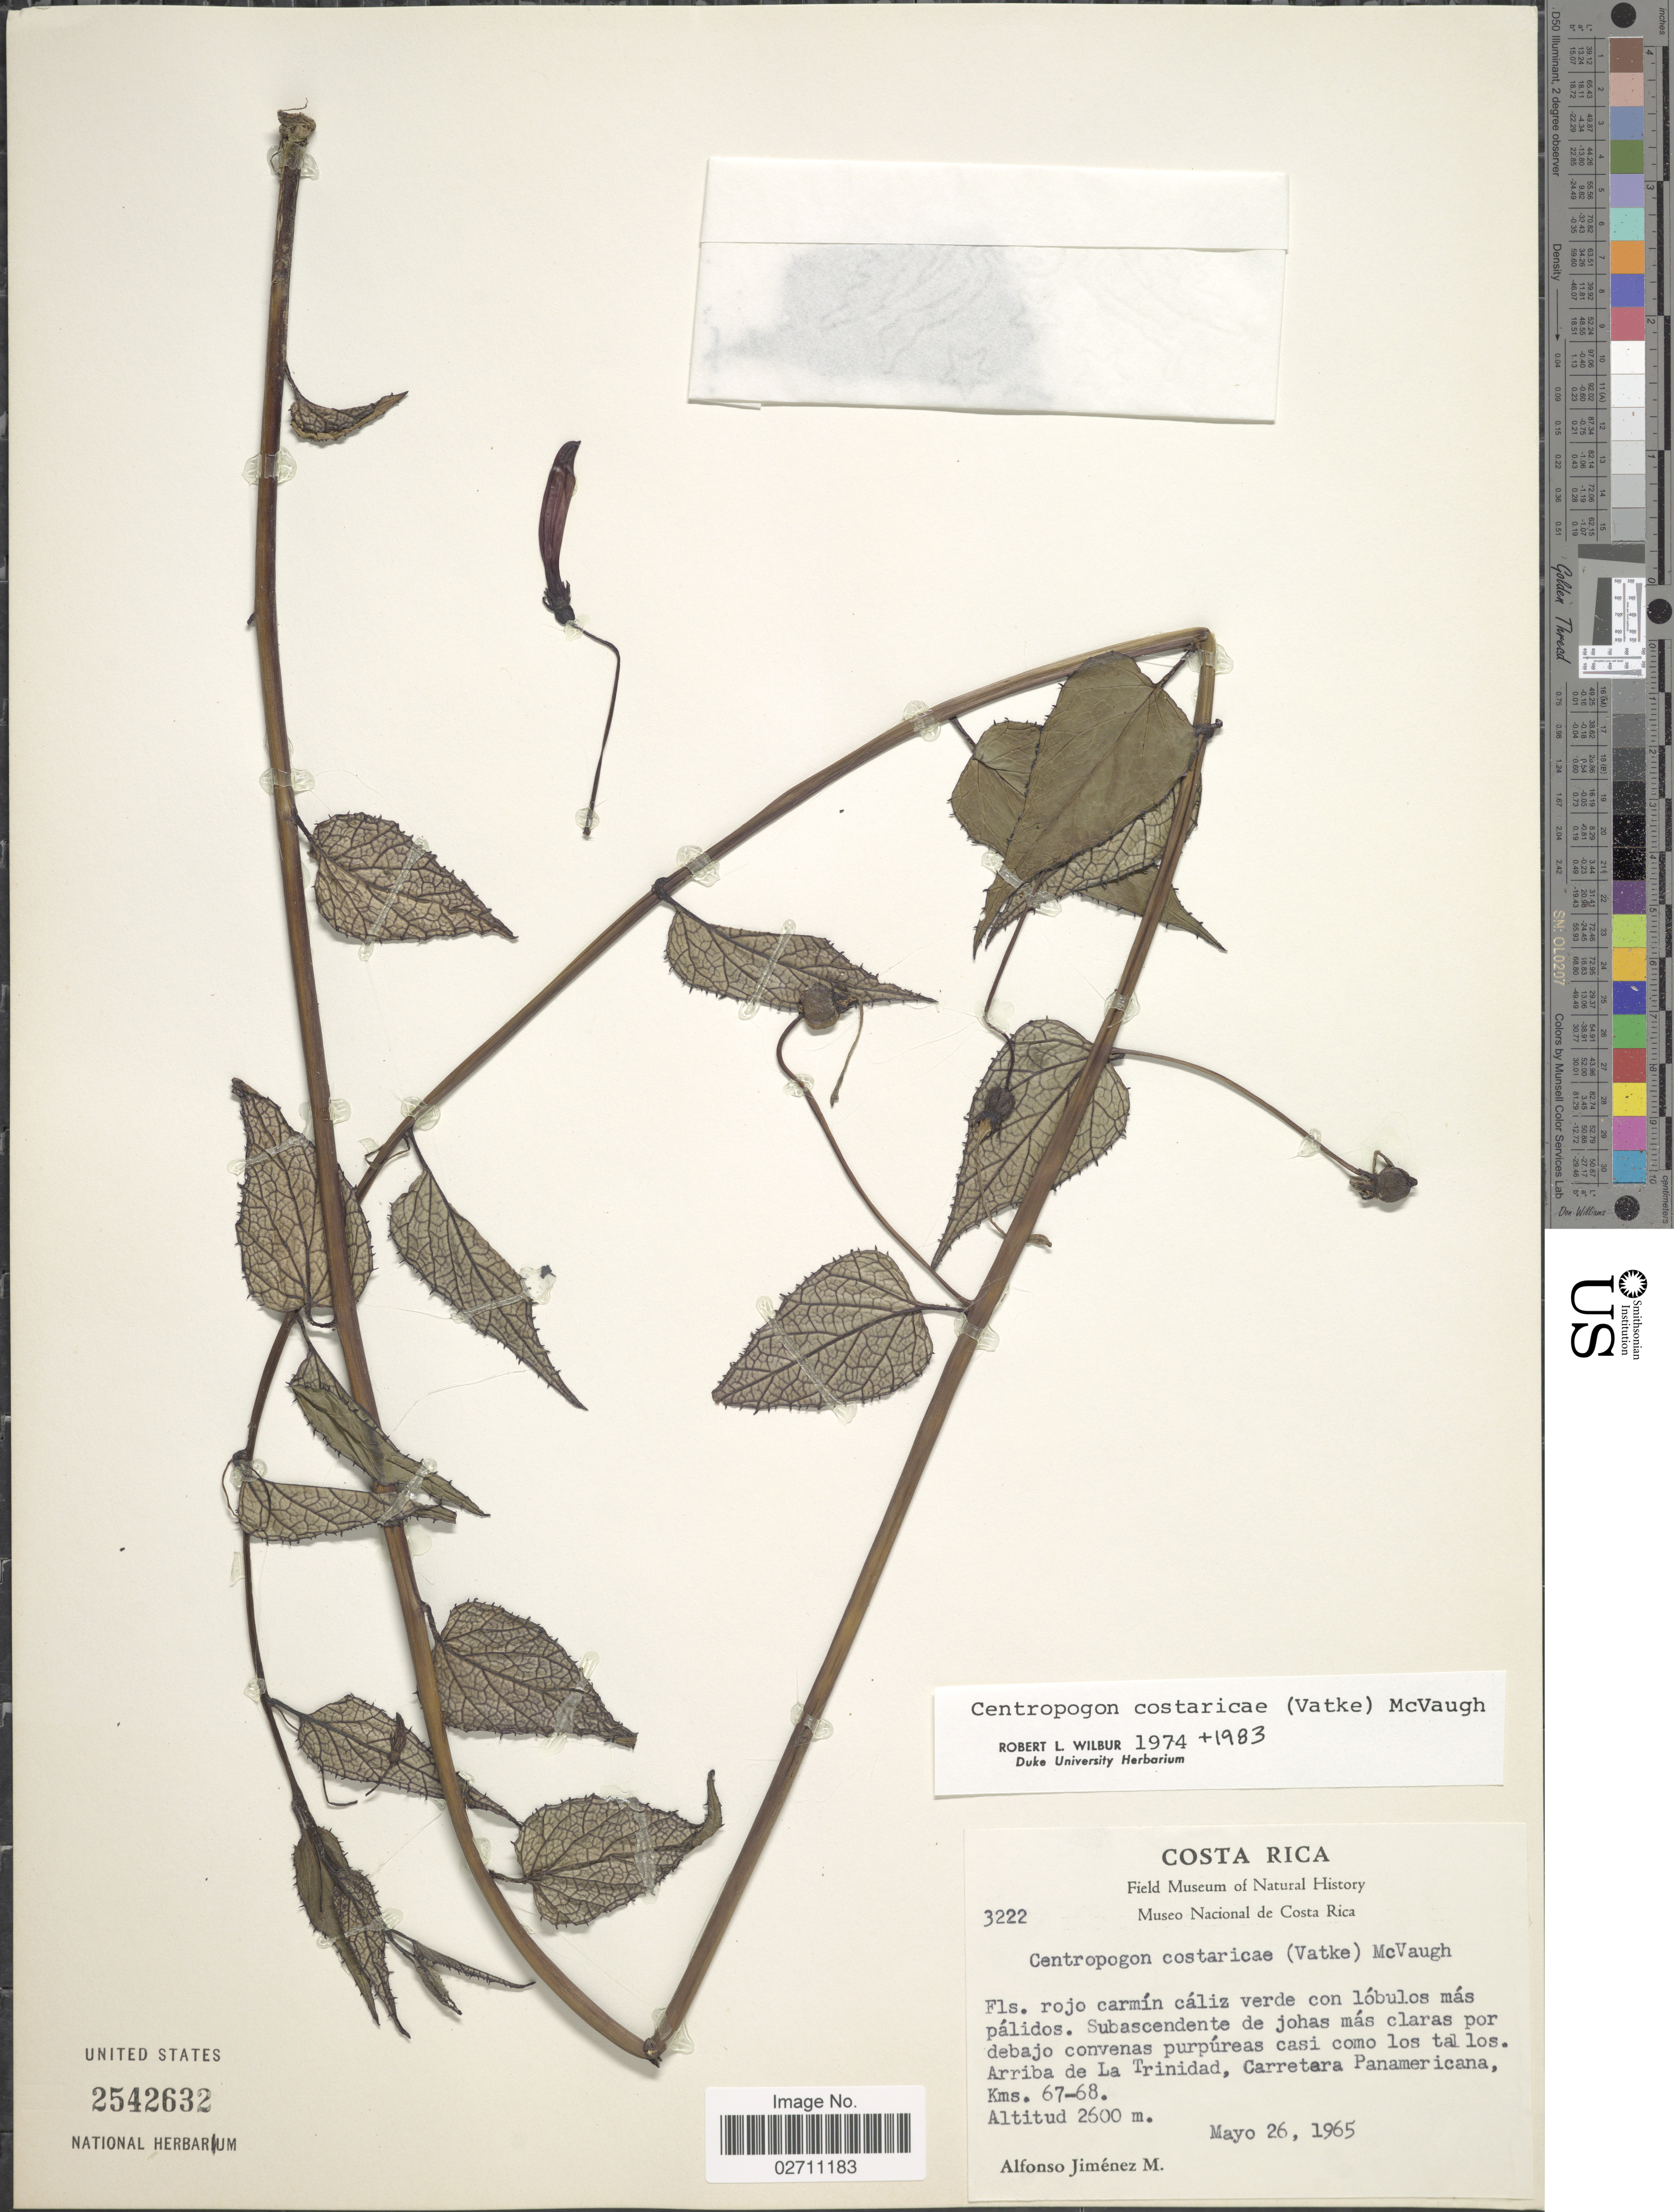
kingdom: Plantae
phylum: Tracheophyta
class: Magnoliopsida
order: Asterales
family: Campanulaceae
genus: Centropogon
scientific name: Centropogon costaricae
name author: (Vatke) McVaugh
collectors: A. Jimenez M.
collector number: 3222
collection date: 1965-05-26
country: Costa Rica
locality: Arriba de La Trinidad, Carretera Panamericana, Kms. 67-68.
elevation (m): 2600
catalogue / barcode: US 2542632